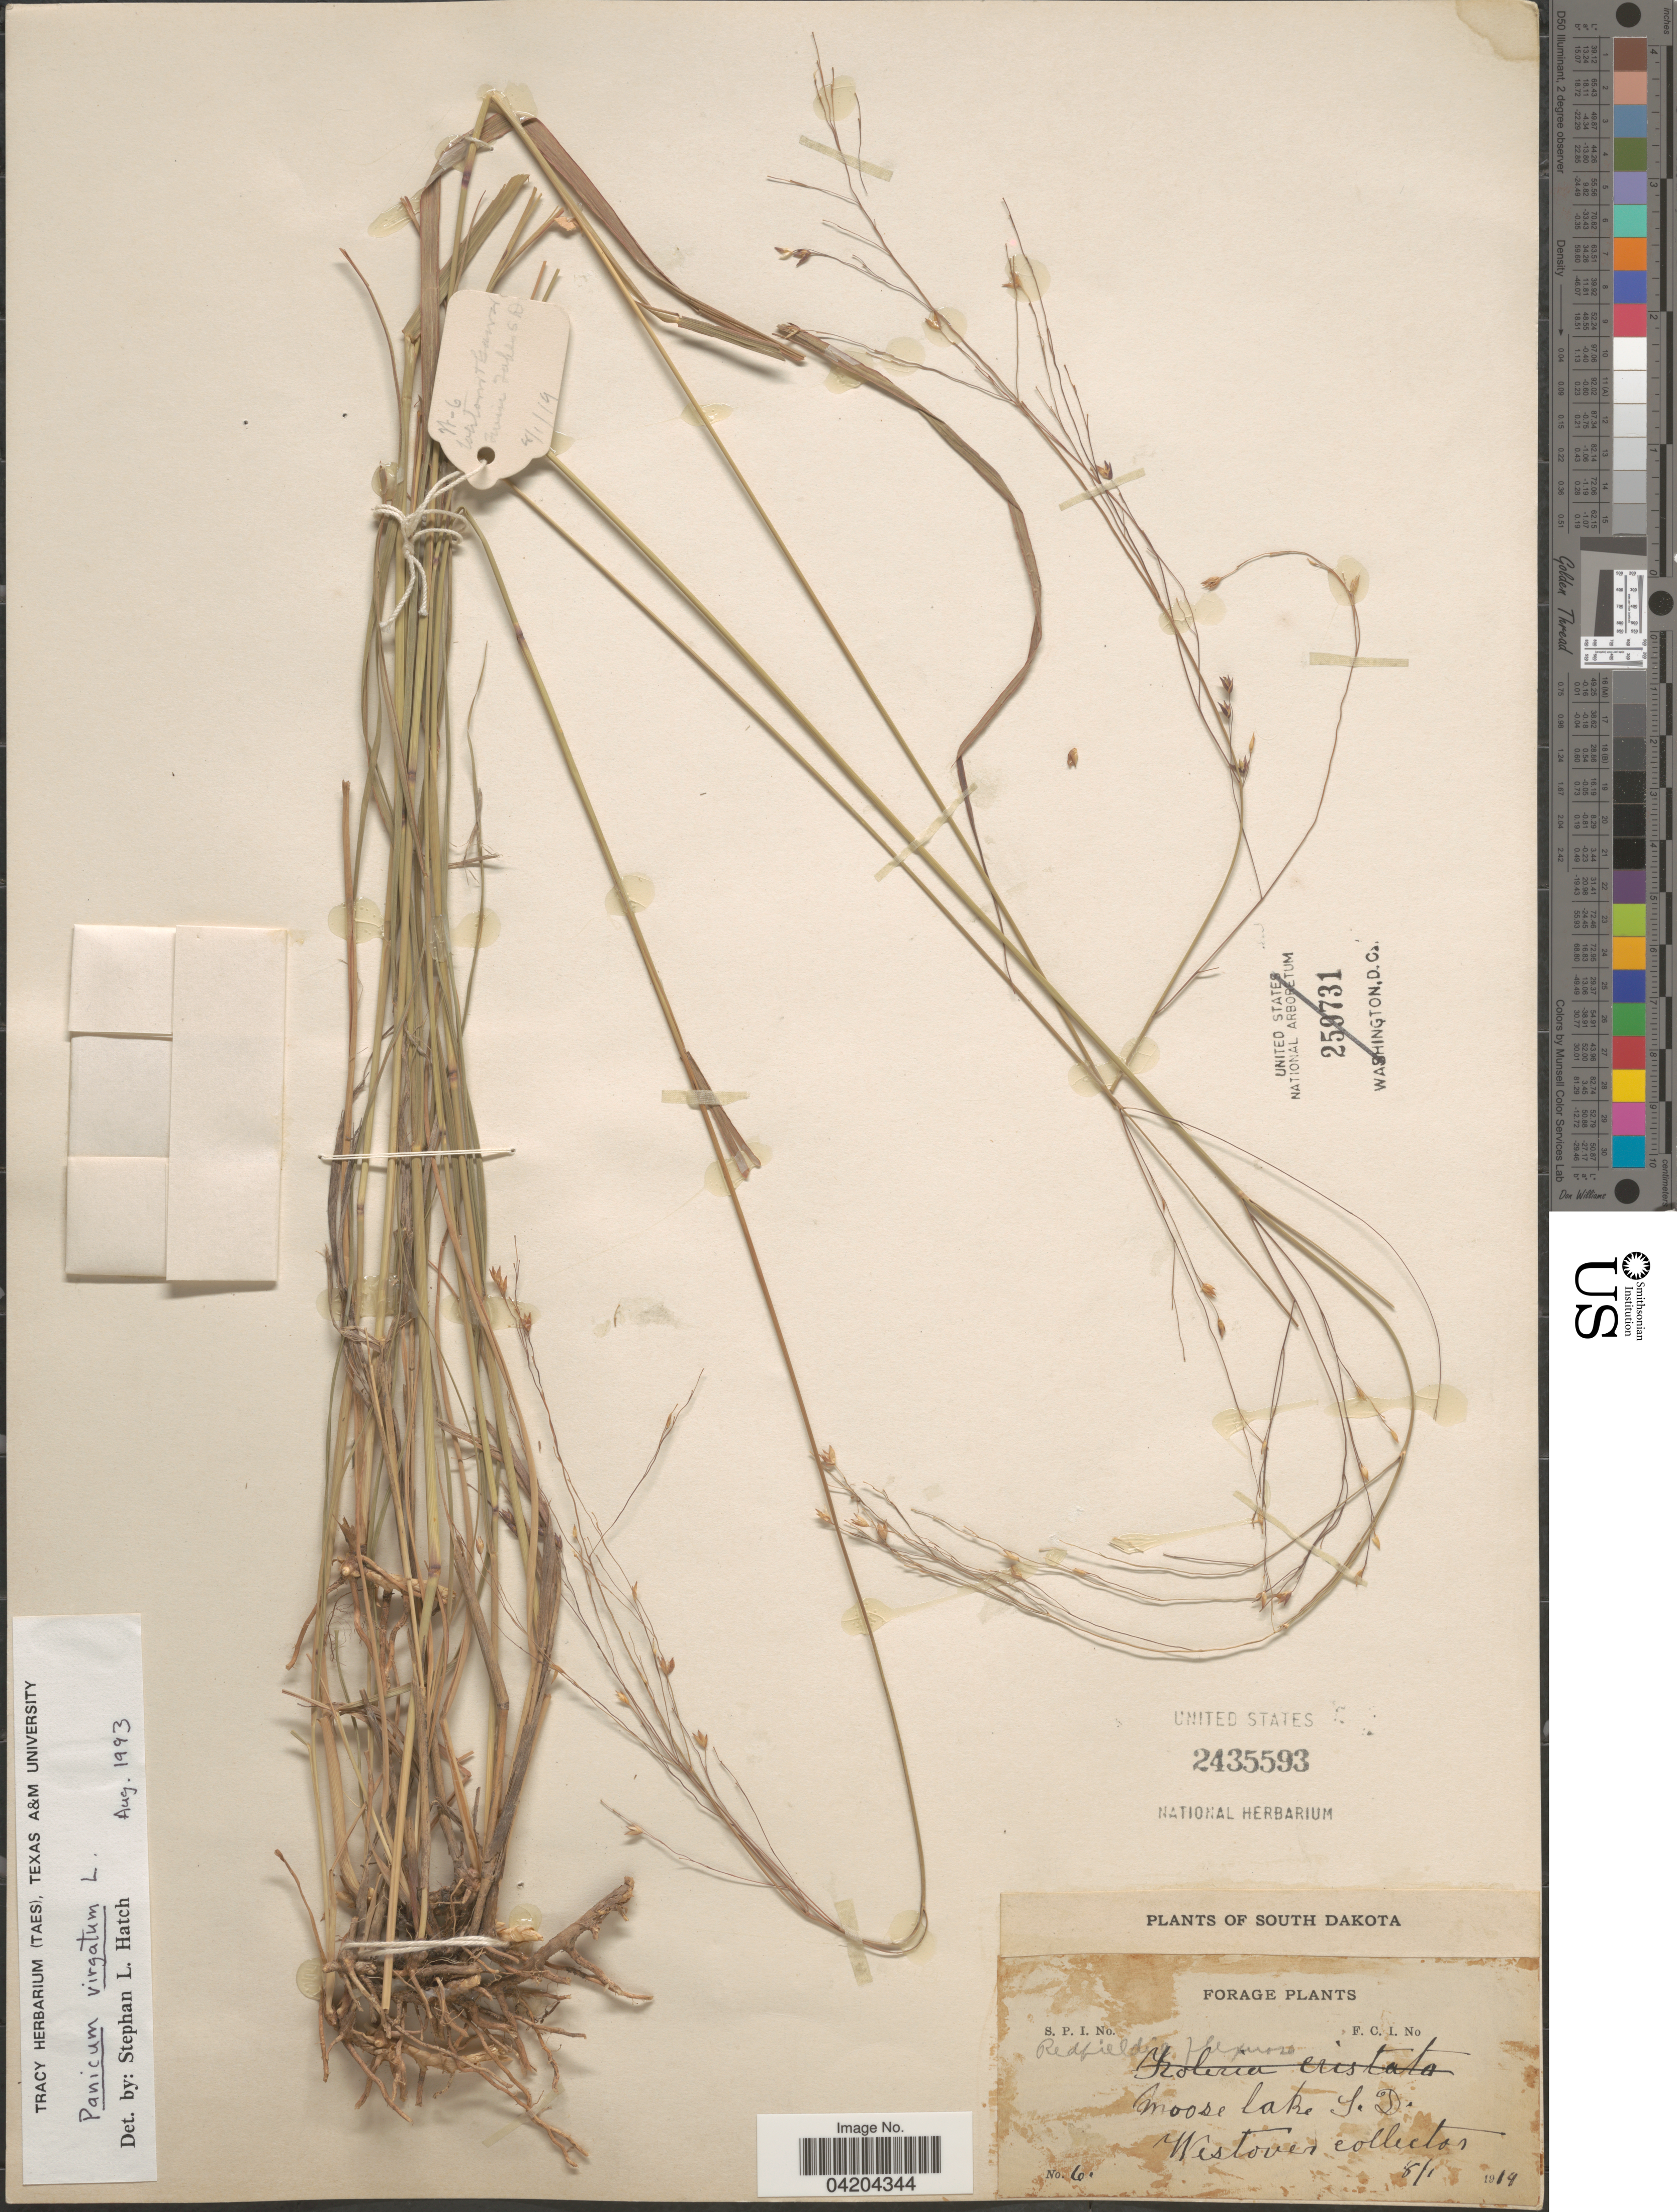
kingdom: Plantae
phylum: Tracheophyta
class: Liliopsida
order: Poales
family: Poaceae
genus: Muhlenbergia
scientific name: Muhlenbergia multiflora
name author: Columbus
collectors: Westover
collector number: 6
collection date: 1919-01-08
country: United States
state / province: South Dakota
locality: Moose lake.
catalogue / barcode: US 2435593